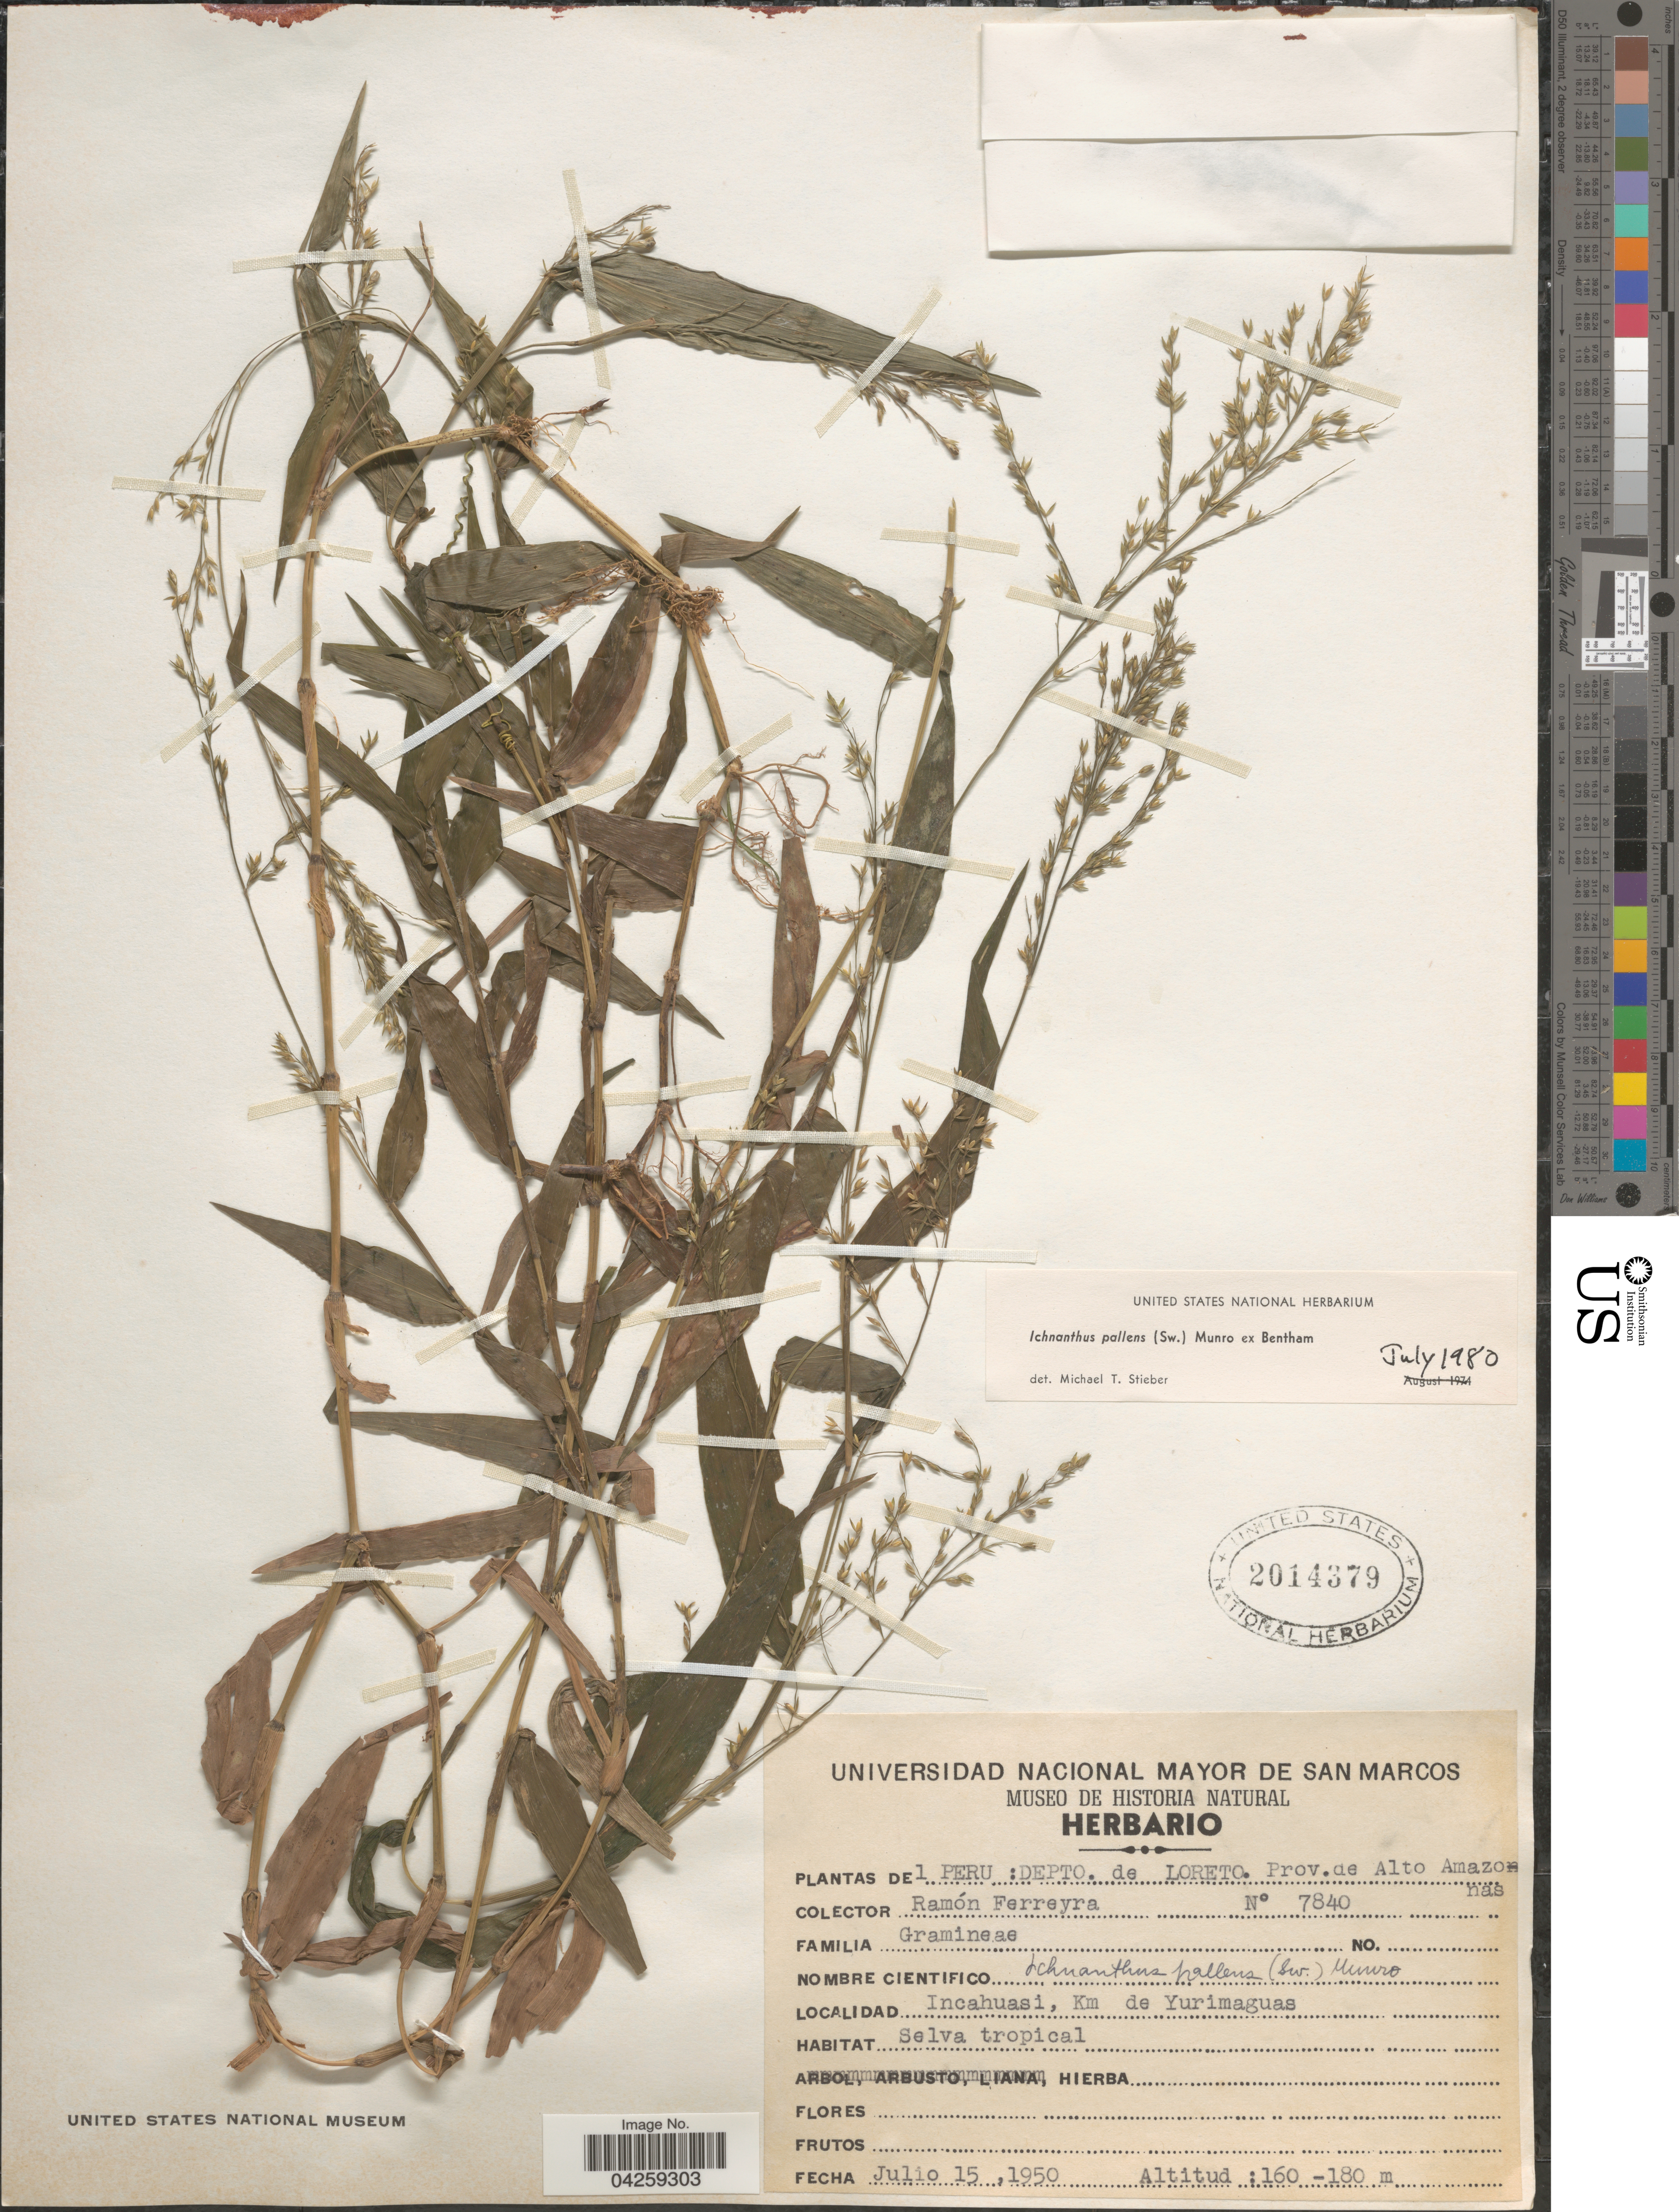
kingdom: Plantae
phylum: Tracheophyta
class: Liliopsida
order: Poales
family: Poaceae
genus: Ichnanthus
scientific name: Ichnanthus pallens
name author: (Sw.) Munro ex Benth.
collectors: R. A. Ferreyra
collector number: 7840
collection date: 1950-07-15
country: Peru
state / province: Loreto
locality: Depto. de Loreto. Prov. de Alto Amazonas. Incahuasi, Km de Yurimaguas. Selva tropical.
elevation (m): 160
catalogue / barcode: US 2014379